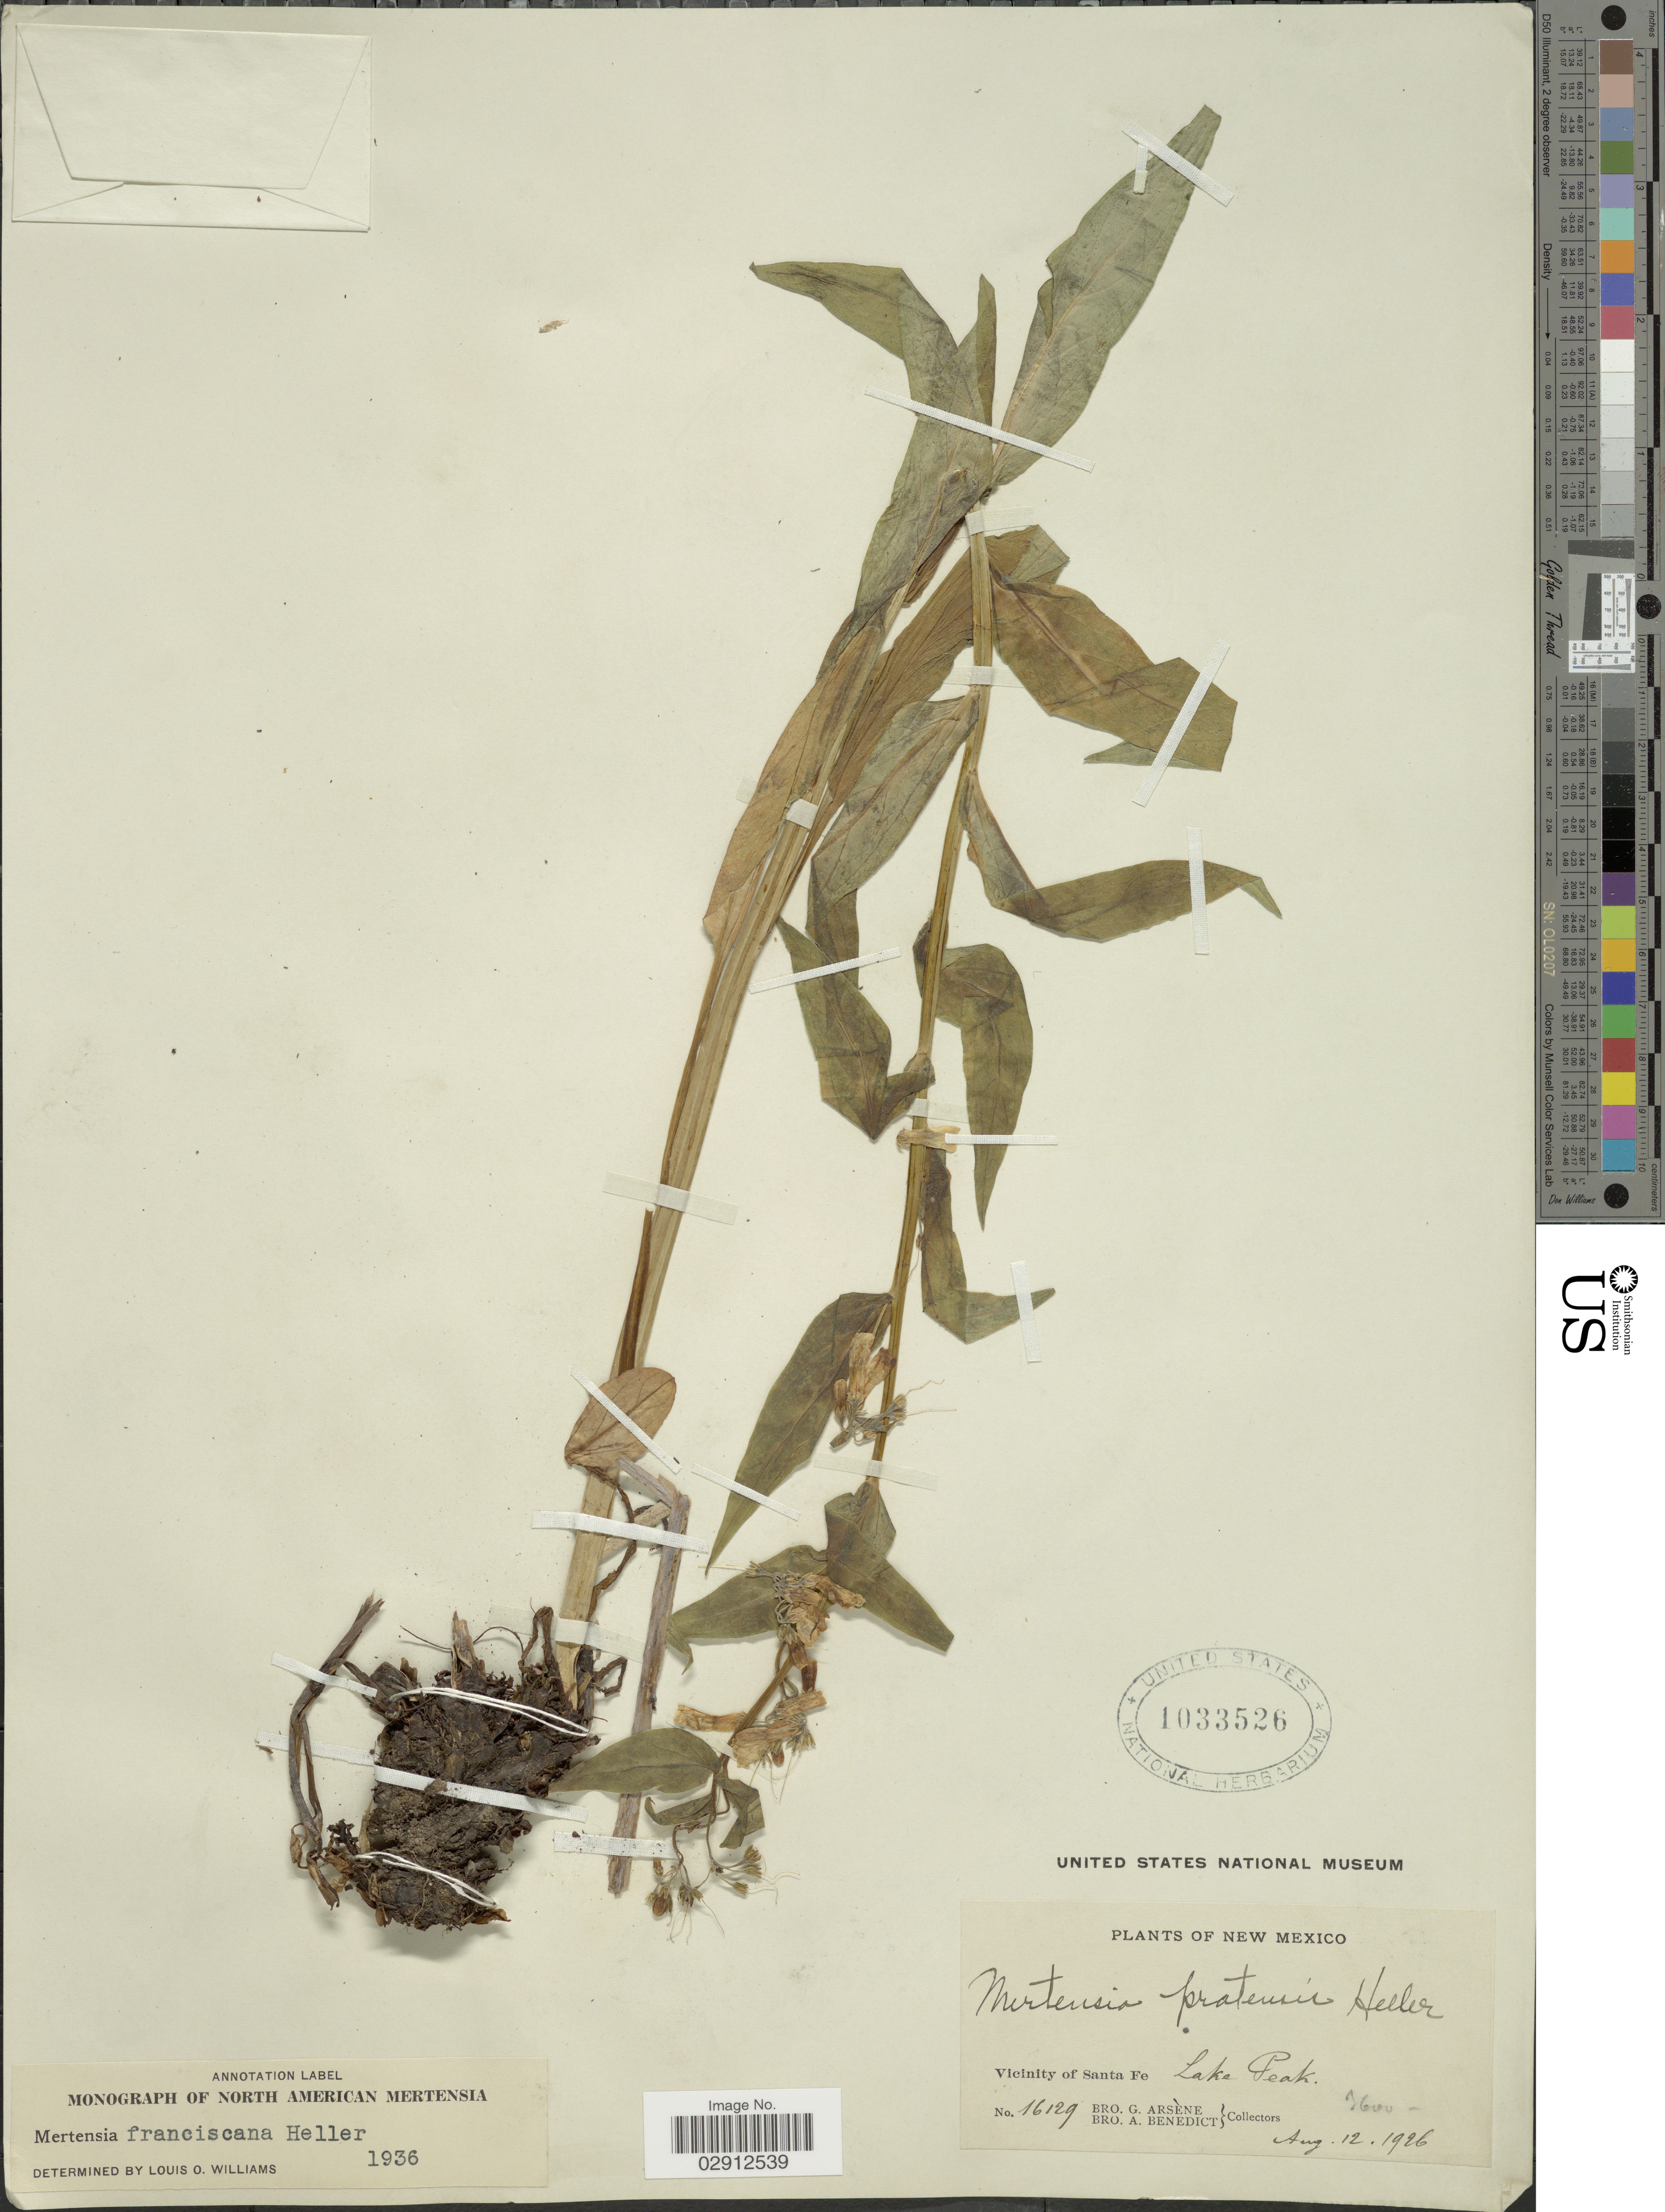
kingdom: Plantae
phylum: Tracheophyta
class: Magnoliopsida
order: Boraginales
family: Boraginaceae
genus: Mertensia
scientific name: Mertensia franciscana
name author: A. Heller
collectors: Bro. G. Arsène & Bro. A. Benedict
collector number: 16129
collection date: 1926-08-12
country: United States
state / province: New Mexico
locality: Vicinity of Santa Fe, Lake Peak.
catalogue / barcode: US 1033526